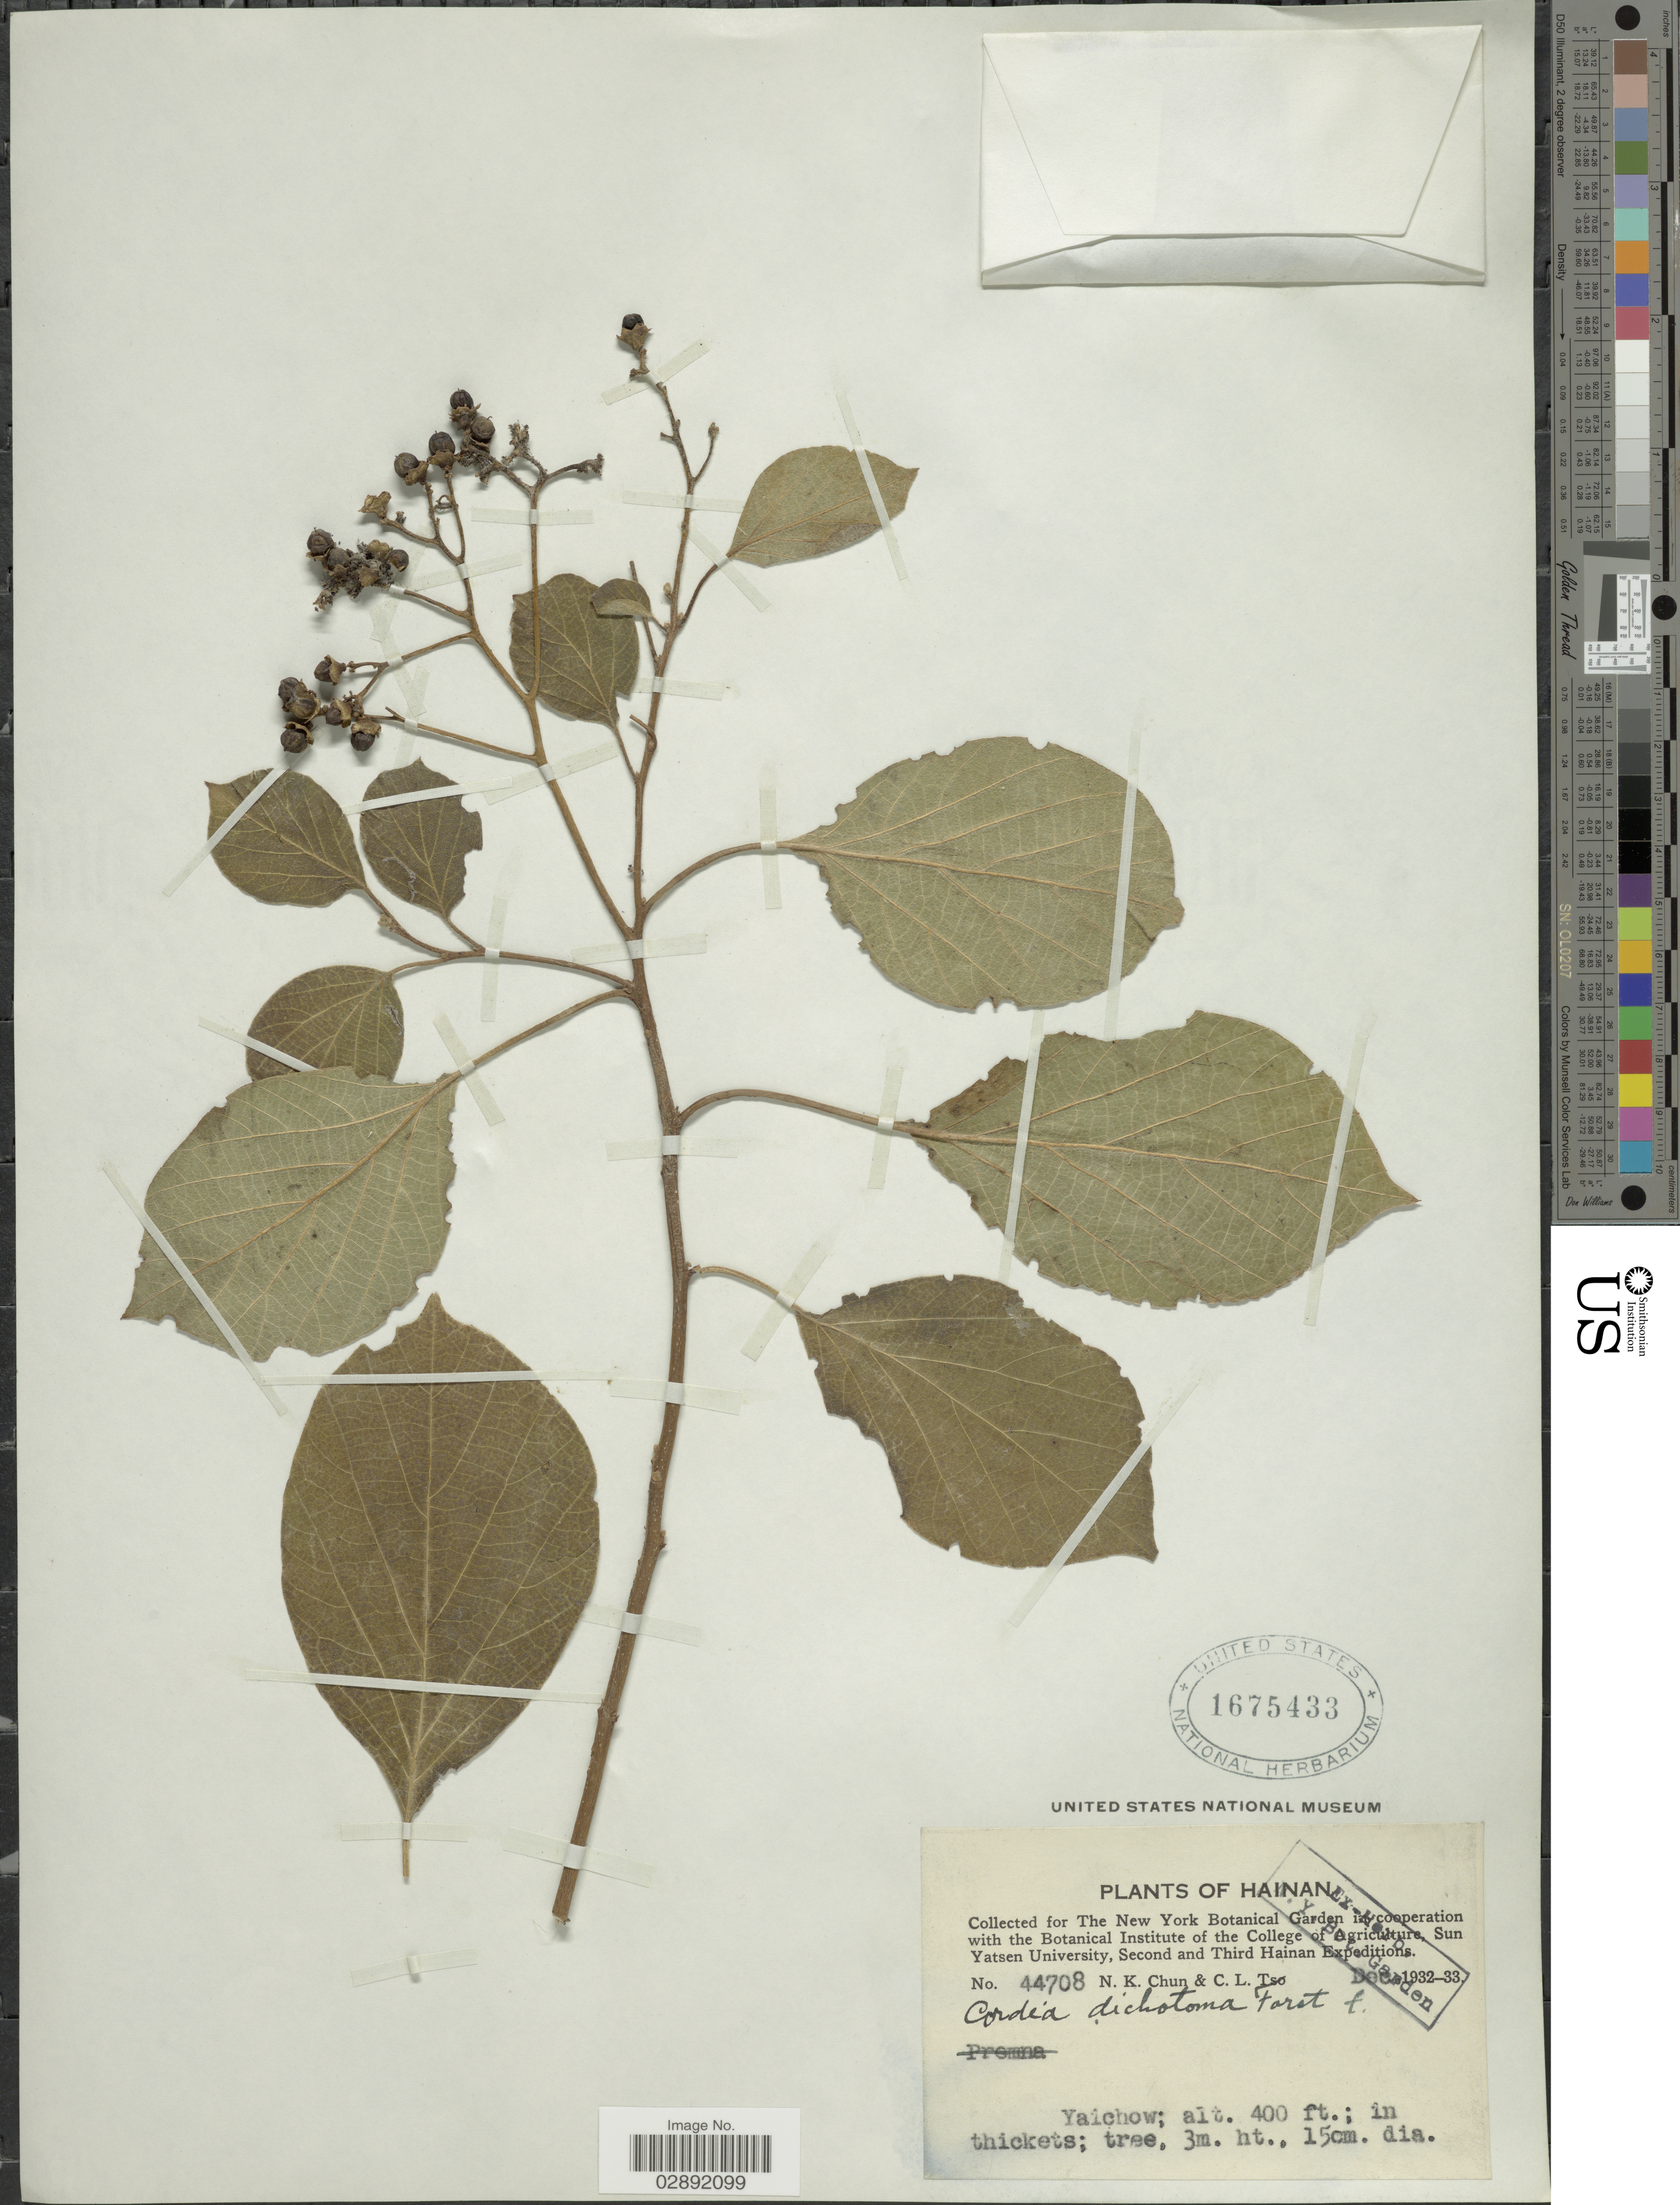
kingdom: Plantae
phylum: Tracheophyta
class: Magnoliopsida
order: Boraginales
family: Cordiaceae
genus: Cordia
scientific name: Cordia dichotoma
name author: G. Forst.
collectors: N. K. Chun & C. Tso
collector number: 44708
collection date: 1932-12/1933-12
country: China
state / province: Hainan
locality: Yaichow.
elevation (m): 122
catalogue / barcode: US 1675433